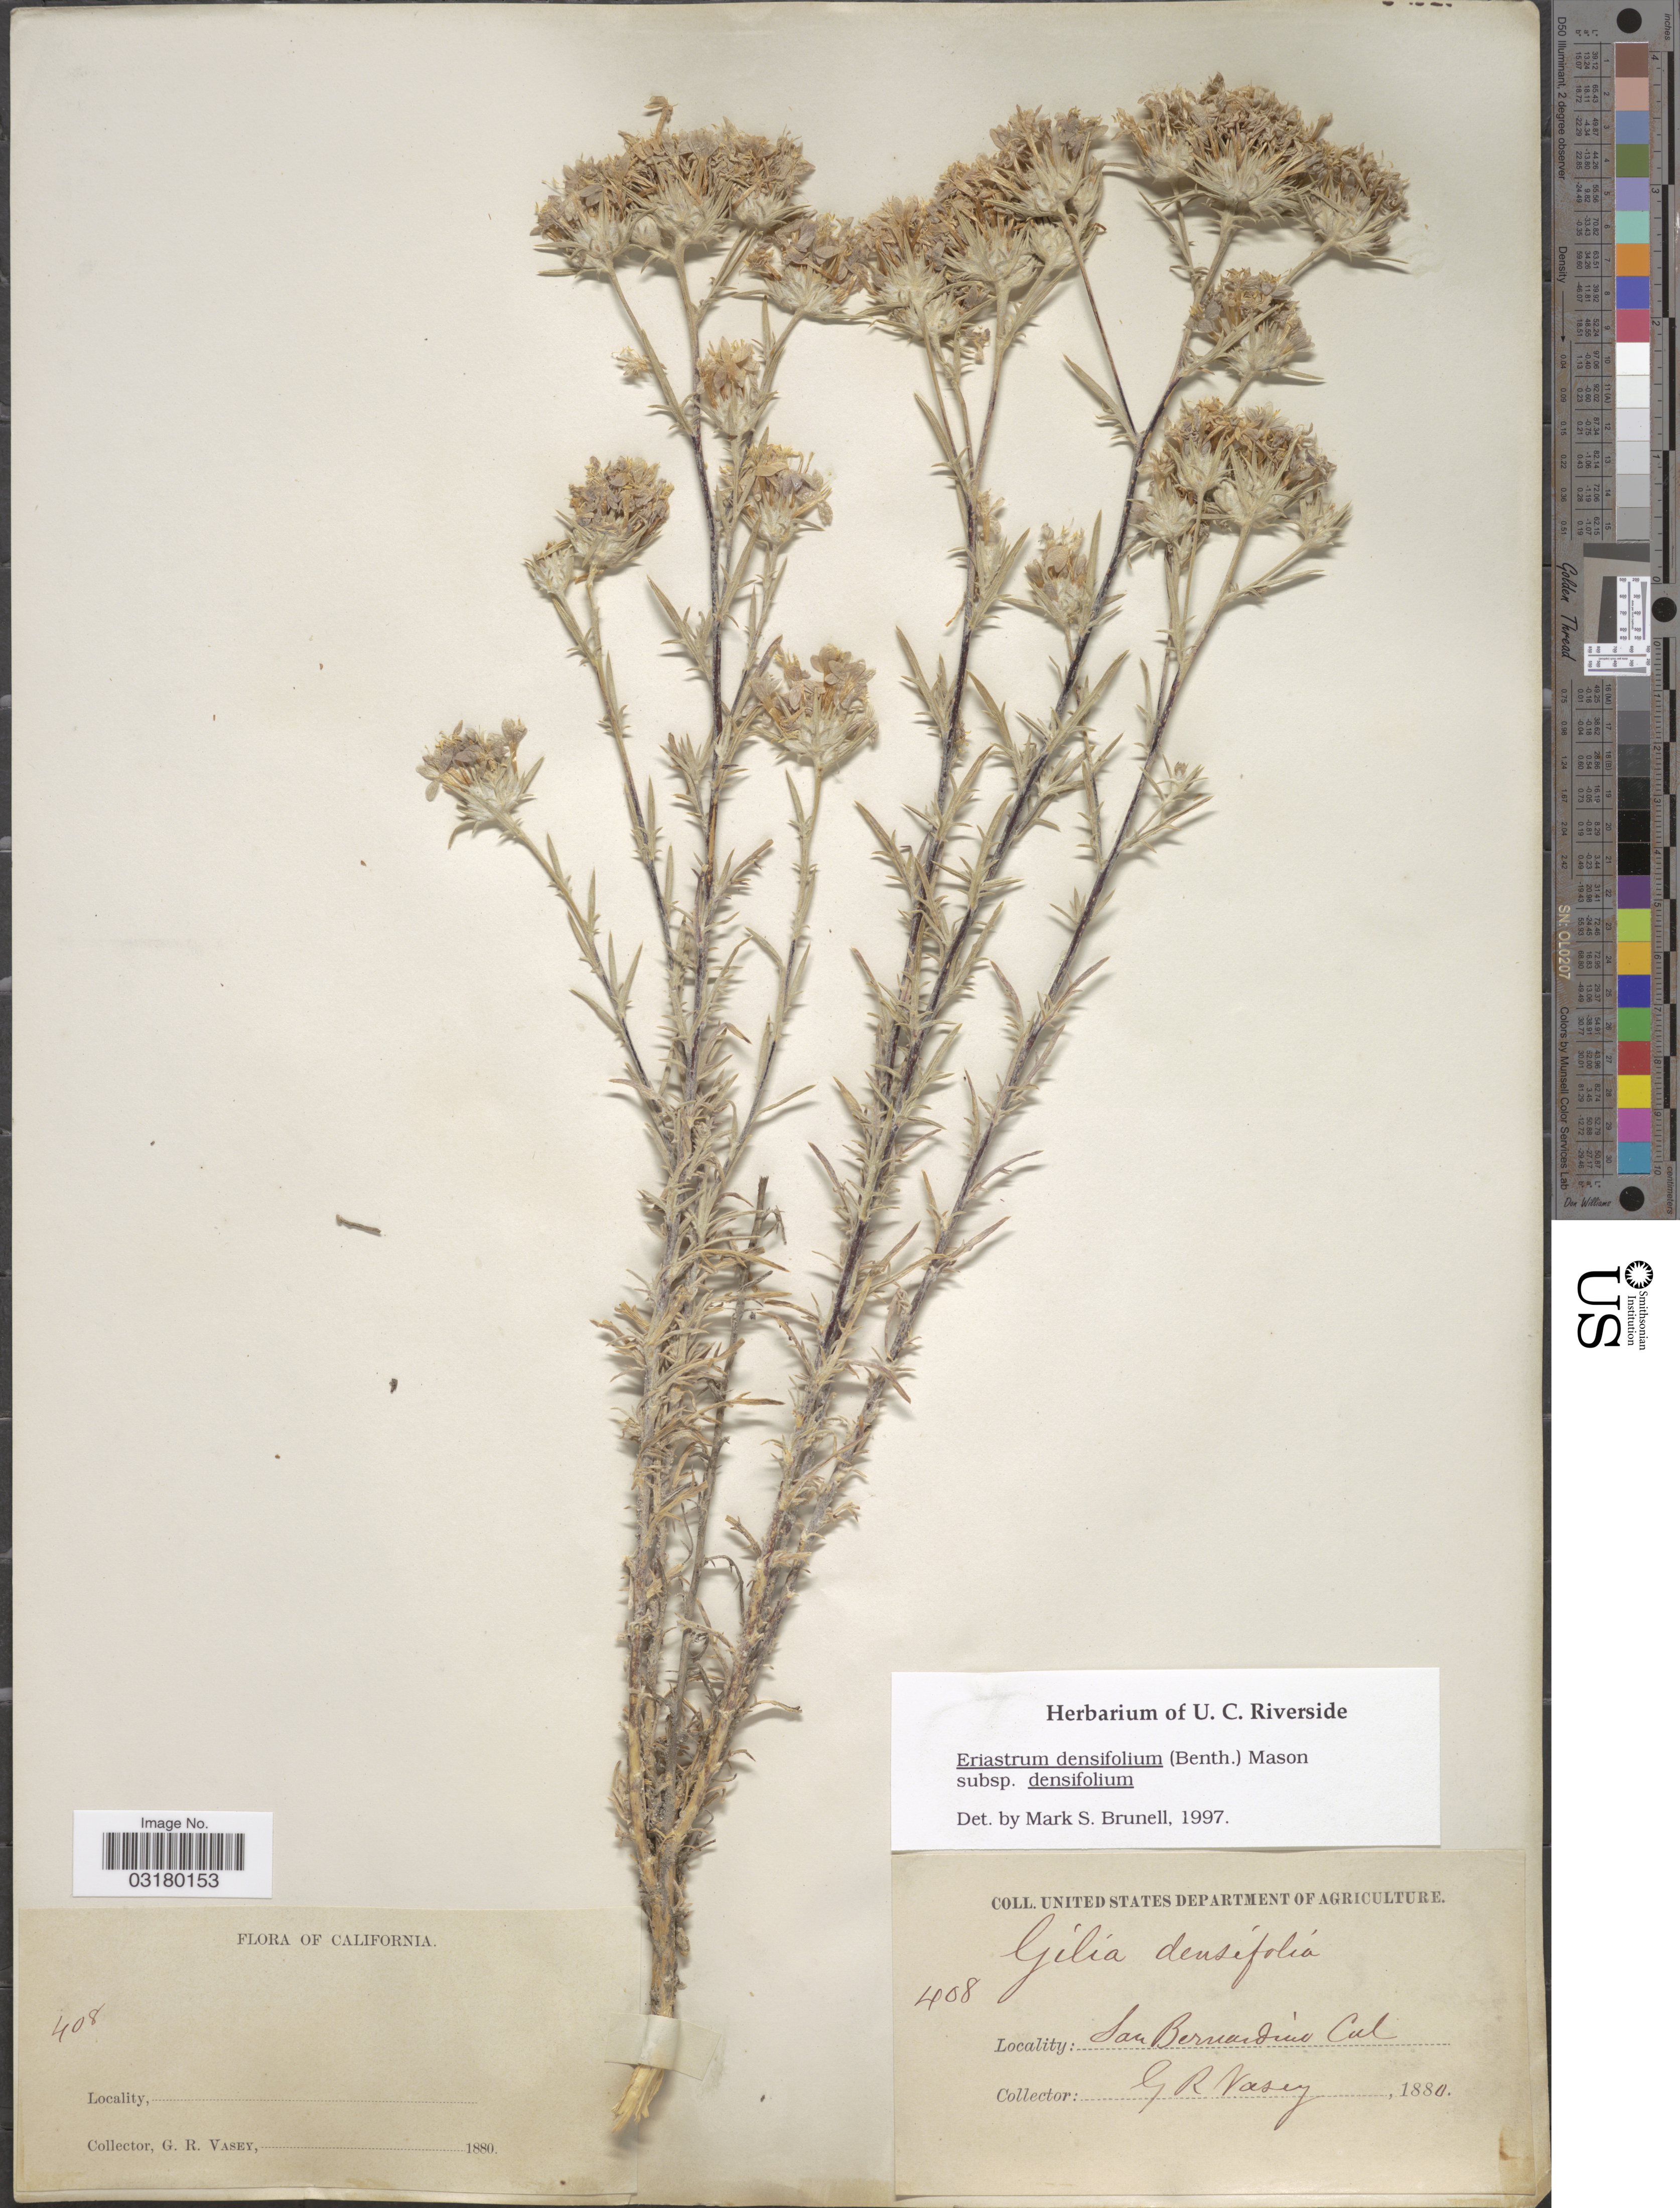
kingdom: Plantae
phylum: Tracheophyta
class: Magnoliopsida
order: Ericales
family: Polemoniaceae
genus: Eriastrum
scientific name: Eriastrum densifolium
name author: (Benth.) H. Mason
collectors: G. R. Vasey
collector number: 408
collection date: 1880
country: United States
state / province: California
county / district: San Bernardino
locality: San Bernardino Cal.